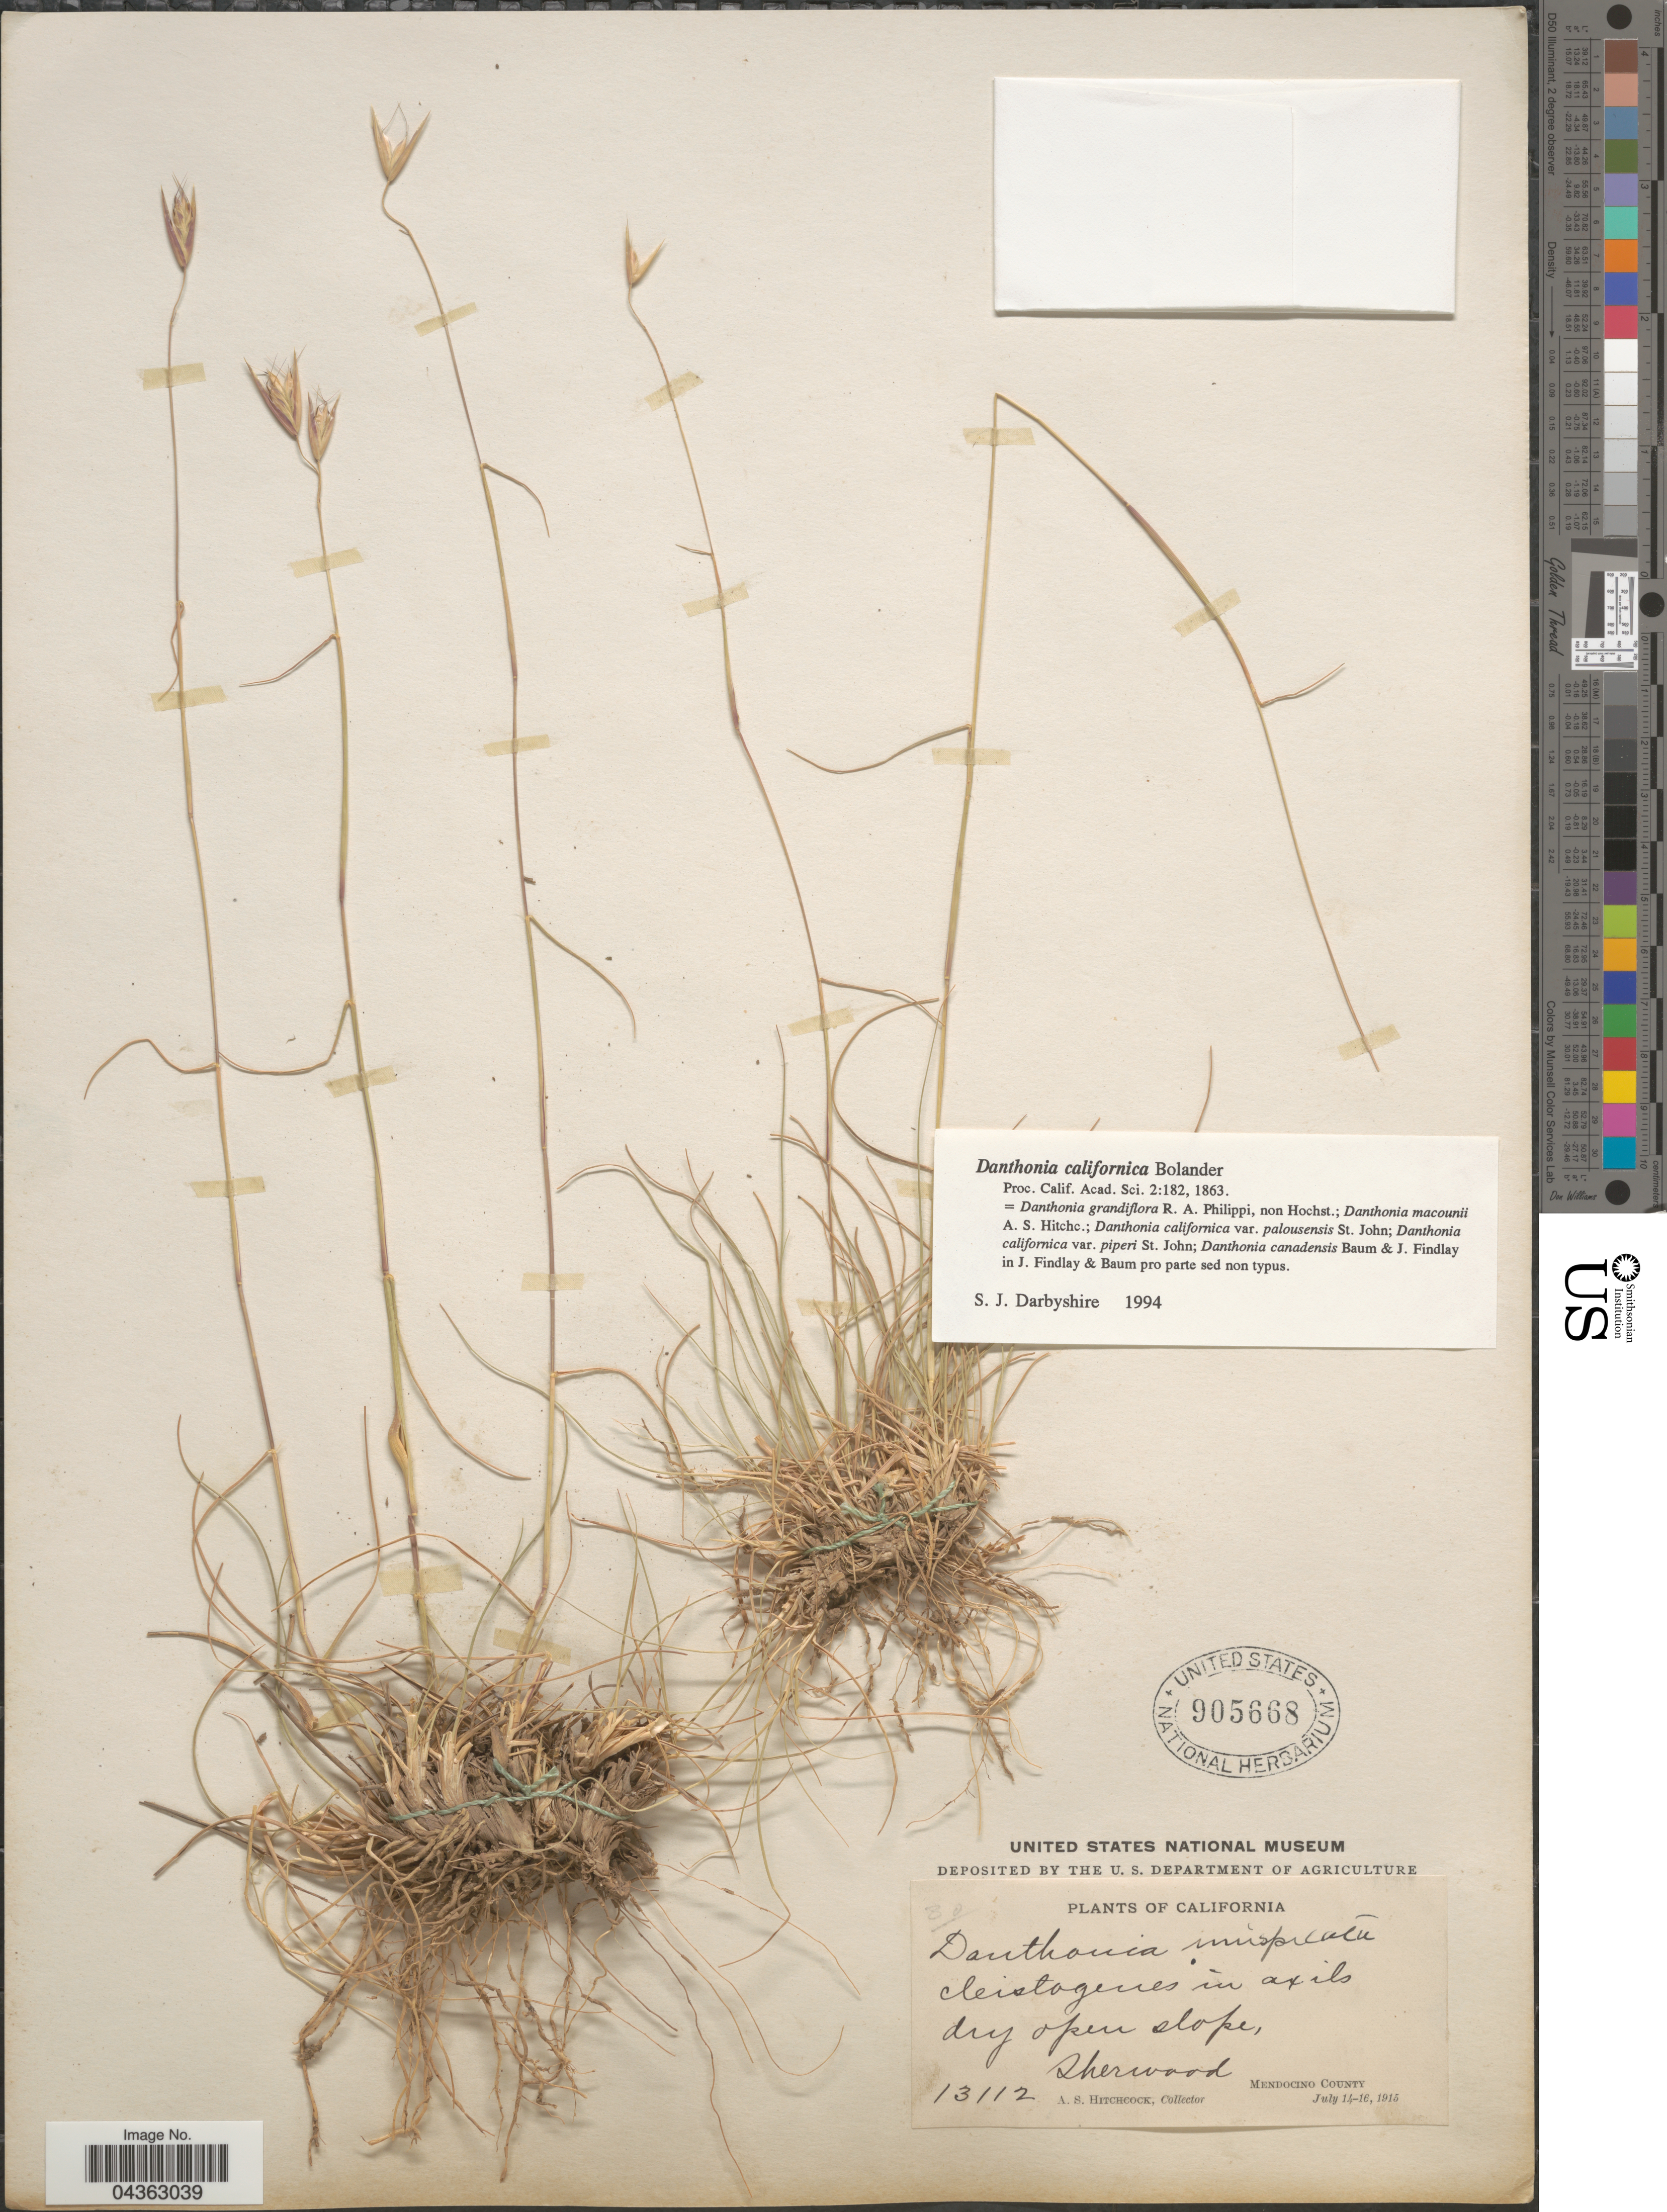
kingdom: Plantae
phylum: Tracheophyta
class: Liliopsida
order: Poales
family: Poaceae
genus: Danthonia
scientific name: Danthonia californica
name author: Bol.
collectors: A. S. Hitchcock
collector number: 13112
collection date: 1915-07-14/1915-07-16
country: United States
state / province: California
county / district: Mendocino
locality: Dry open slope, Sherwood. Mendocino County.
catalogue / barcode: US 905668